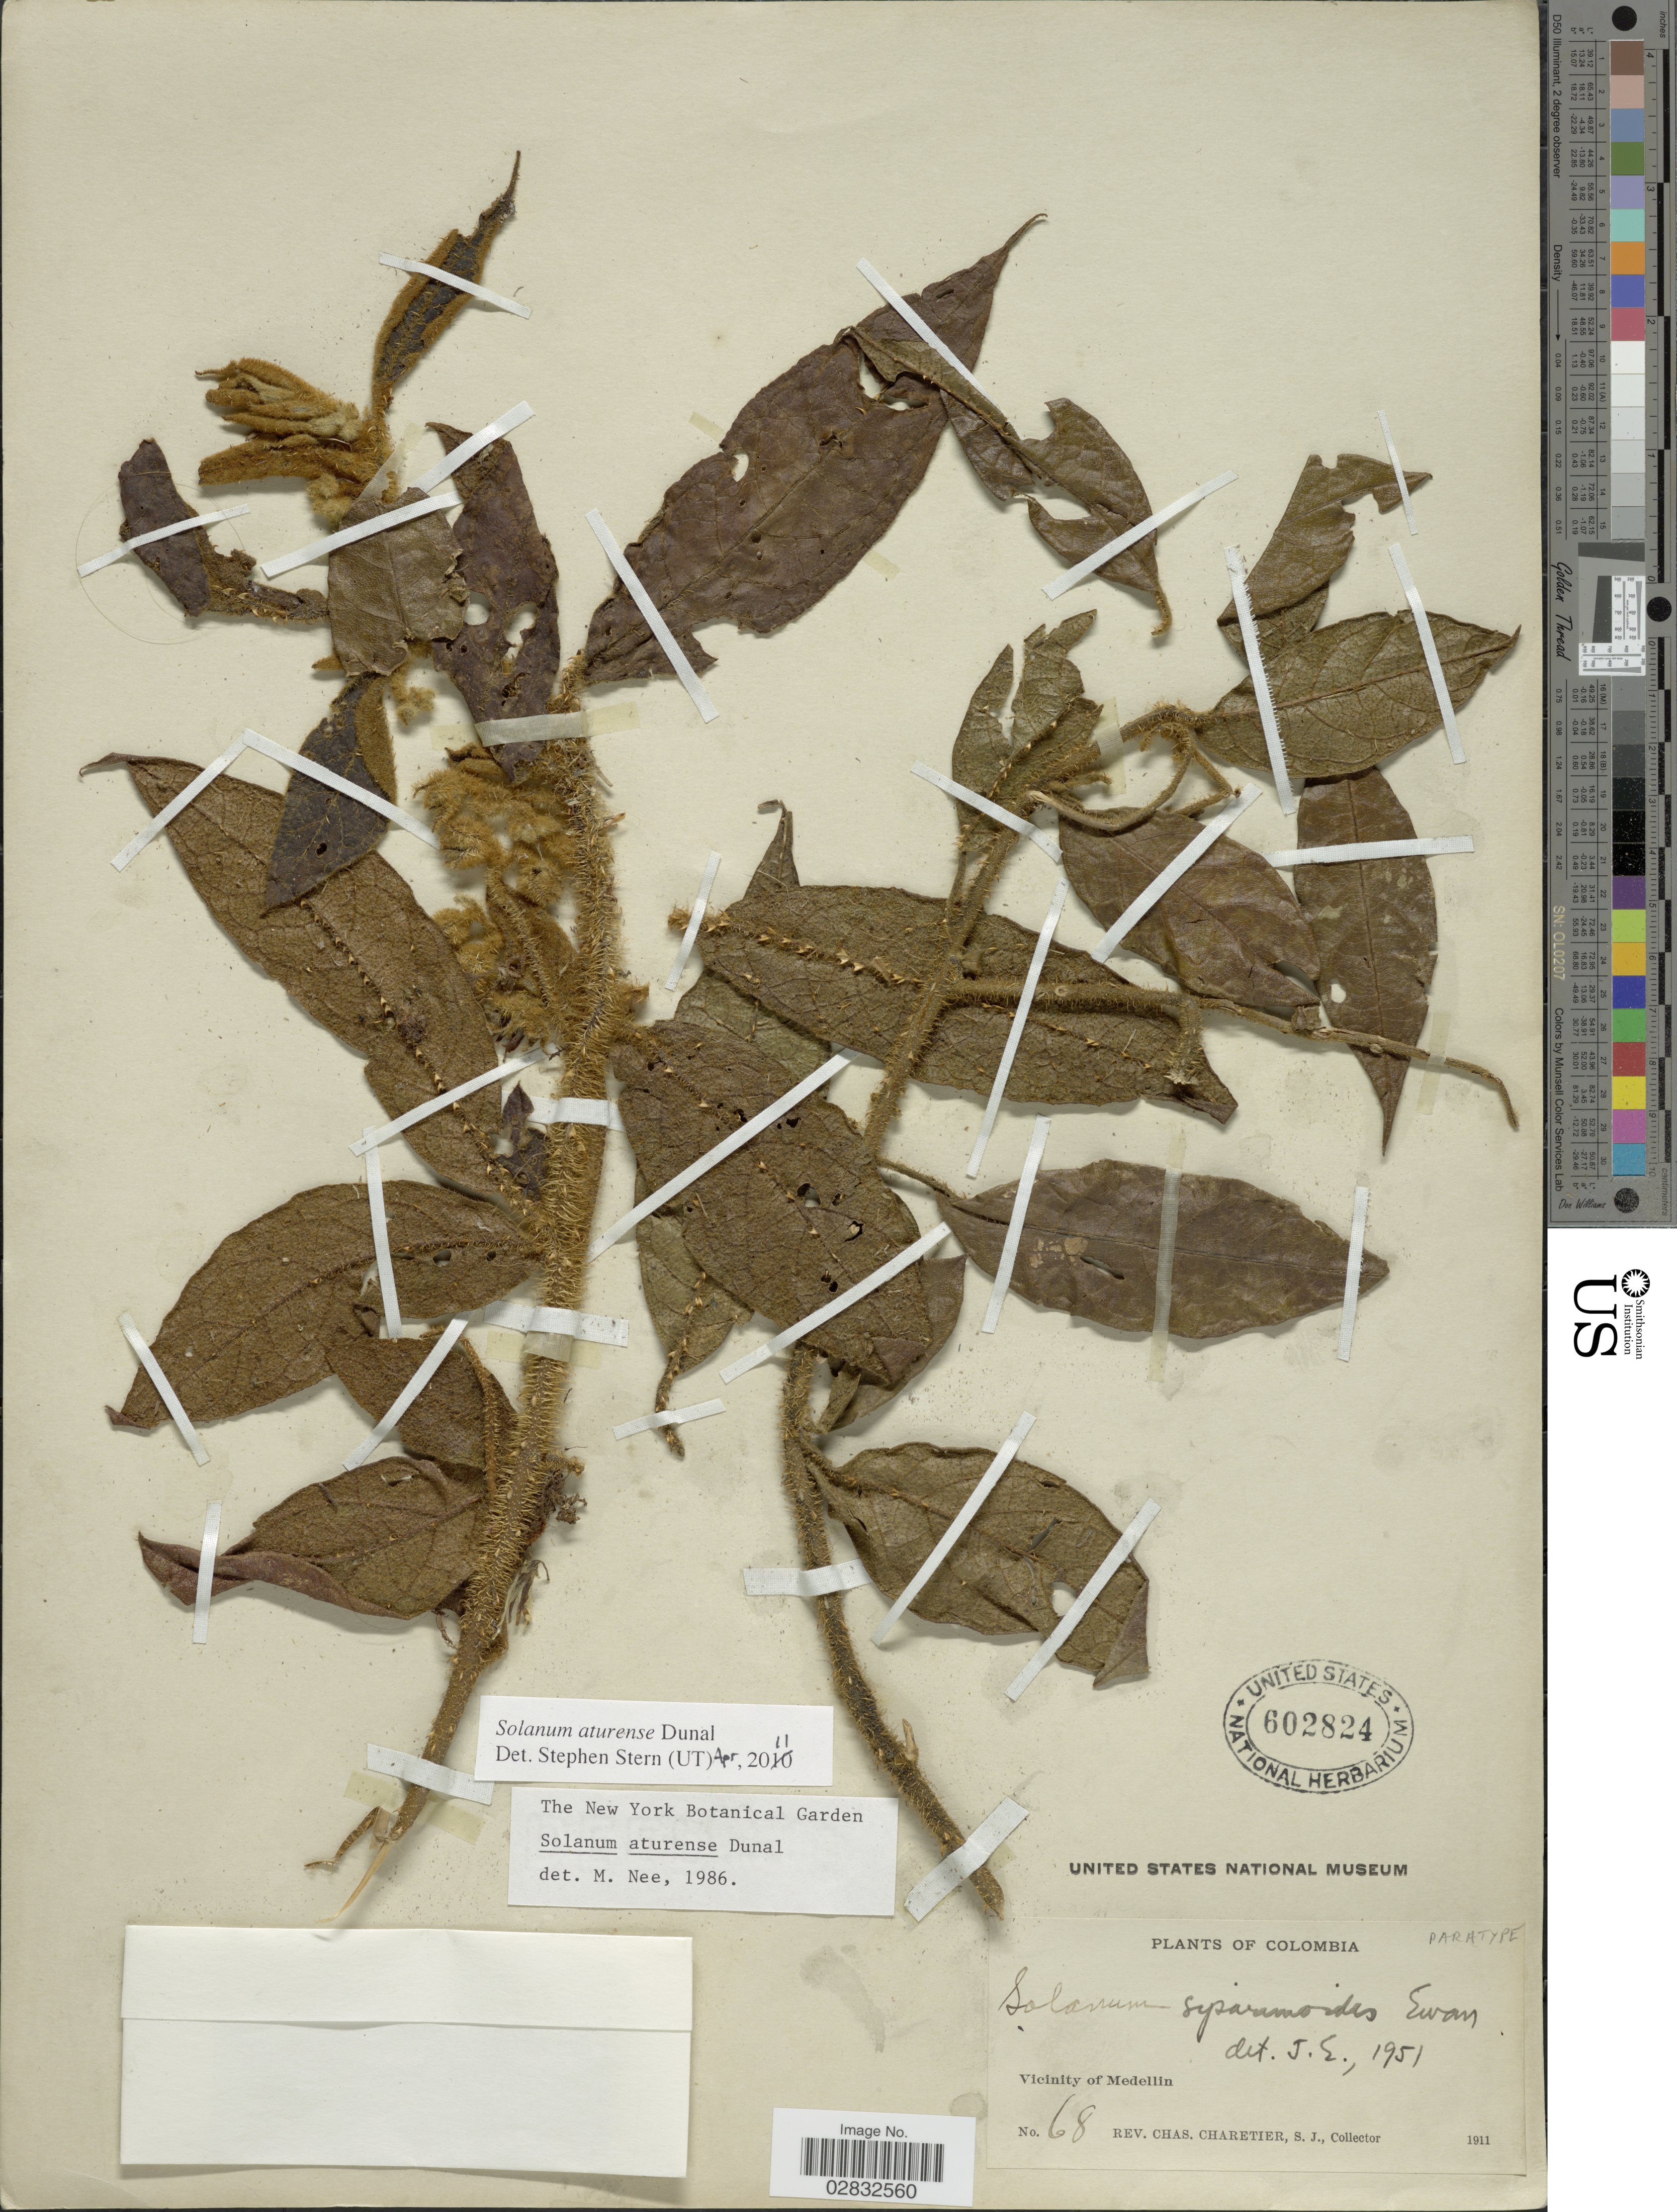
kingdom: Plantae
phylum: Tracheophyta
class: Magnoliopsida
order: Solanales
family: Solanaceae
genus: Solanum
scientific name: Solanum aturense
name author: Humb. & Bonpl. ex Dunal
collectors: C. Charetier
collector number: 68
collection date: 1911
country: Colombia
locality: Vicinity of Medellin.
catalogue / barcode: US 602824